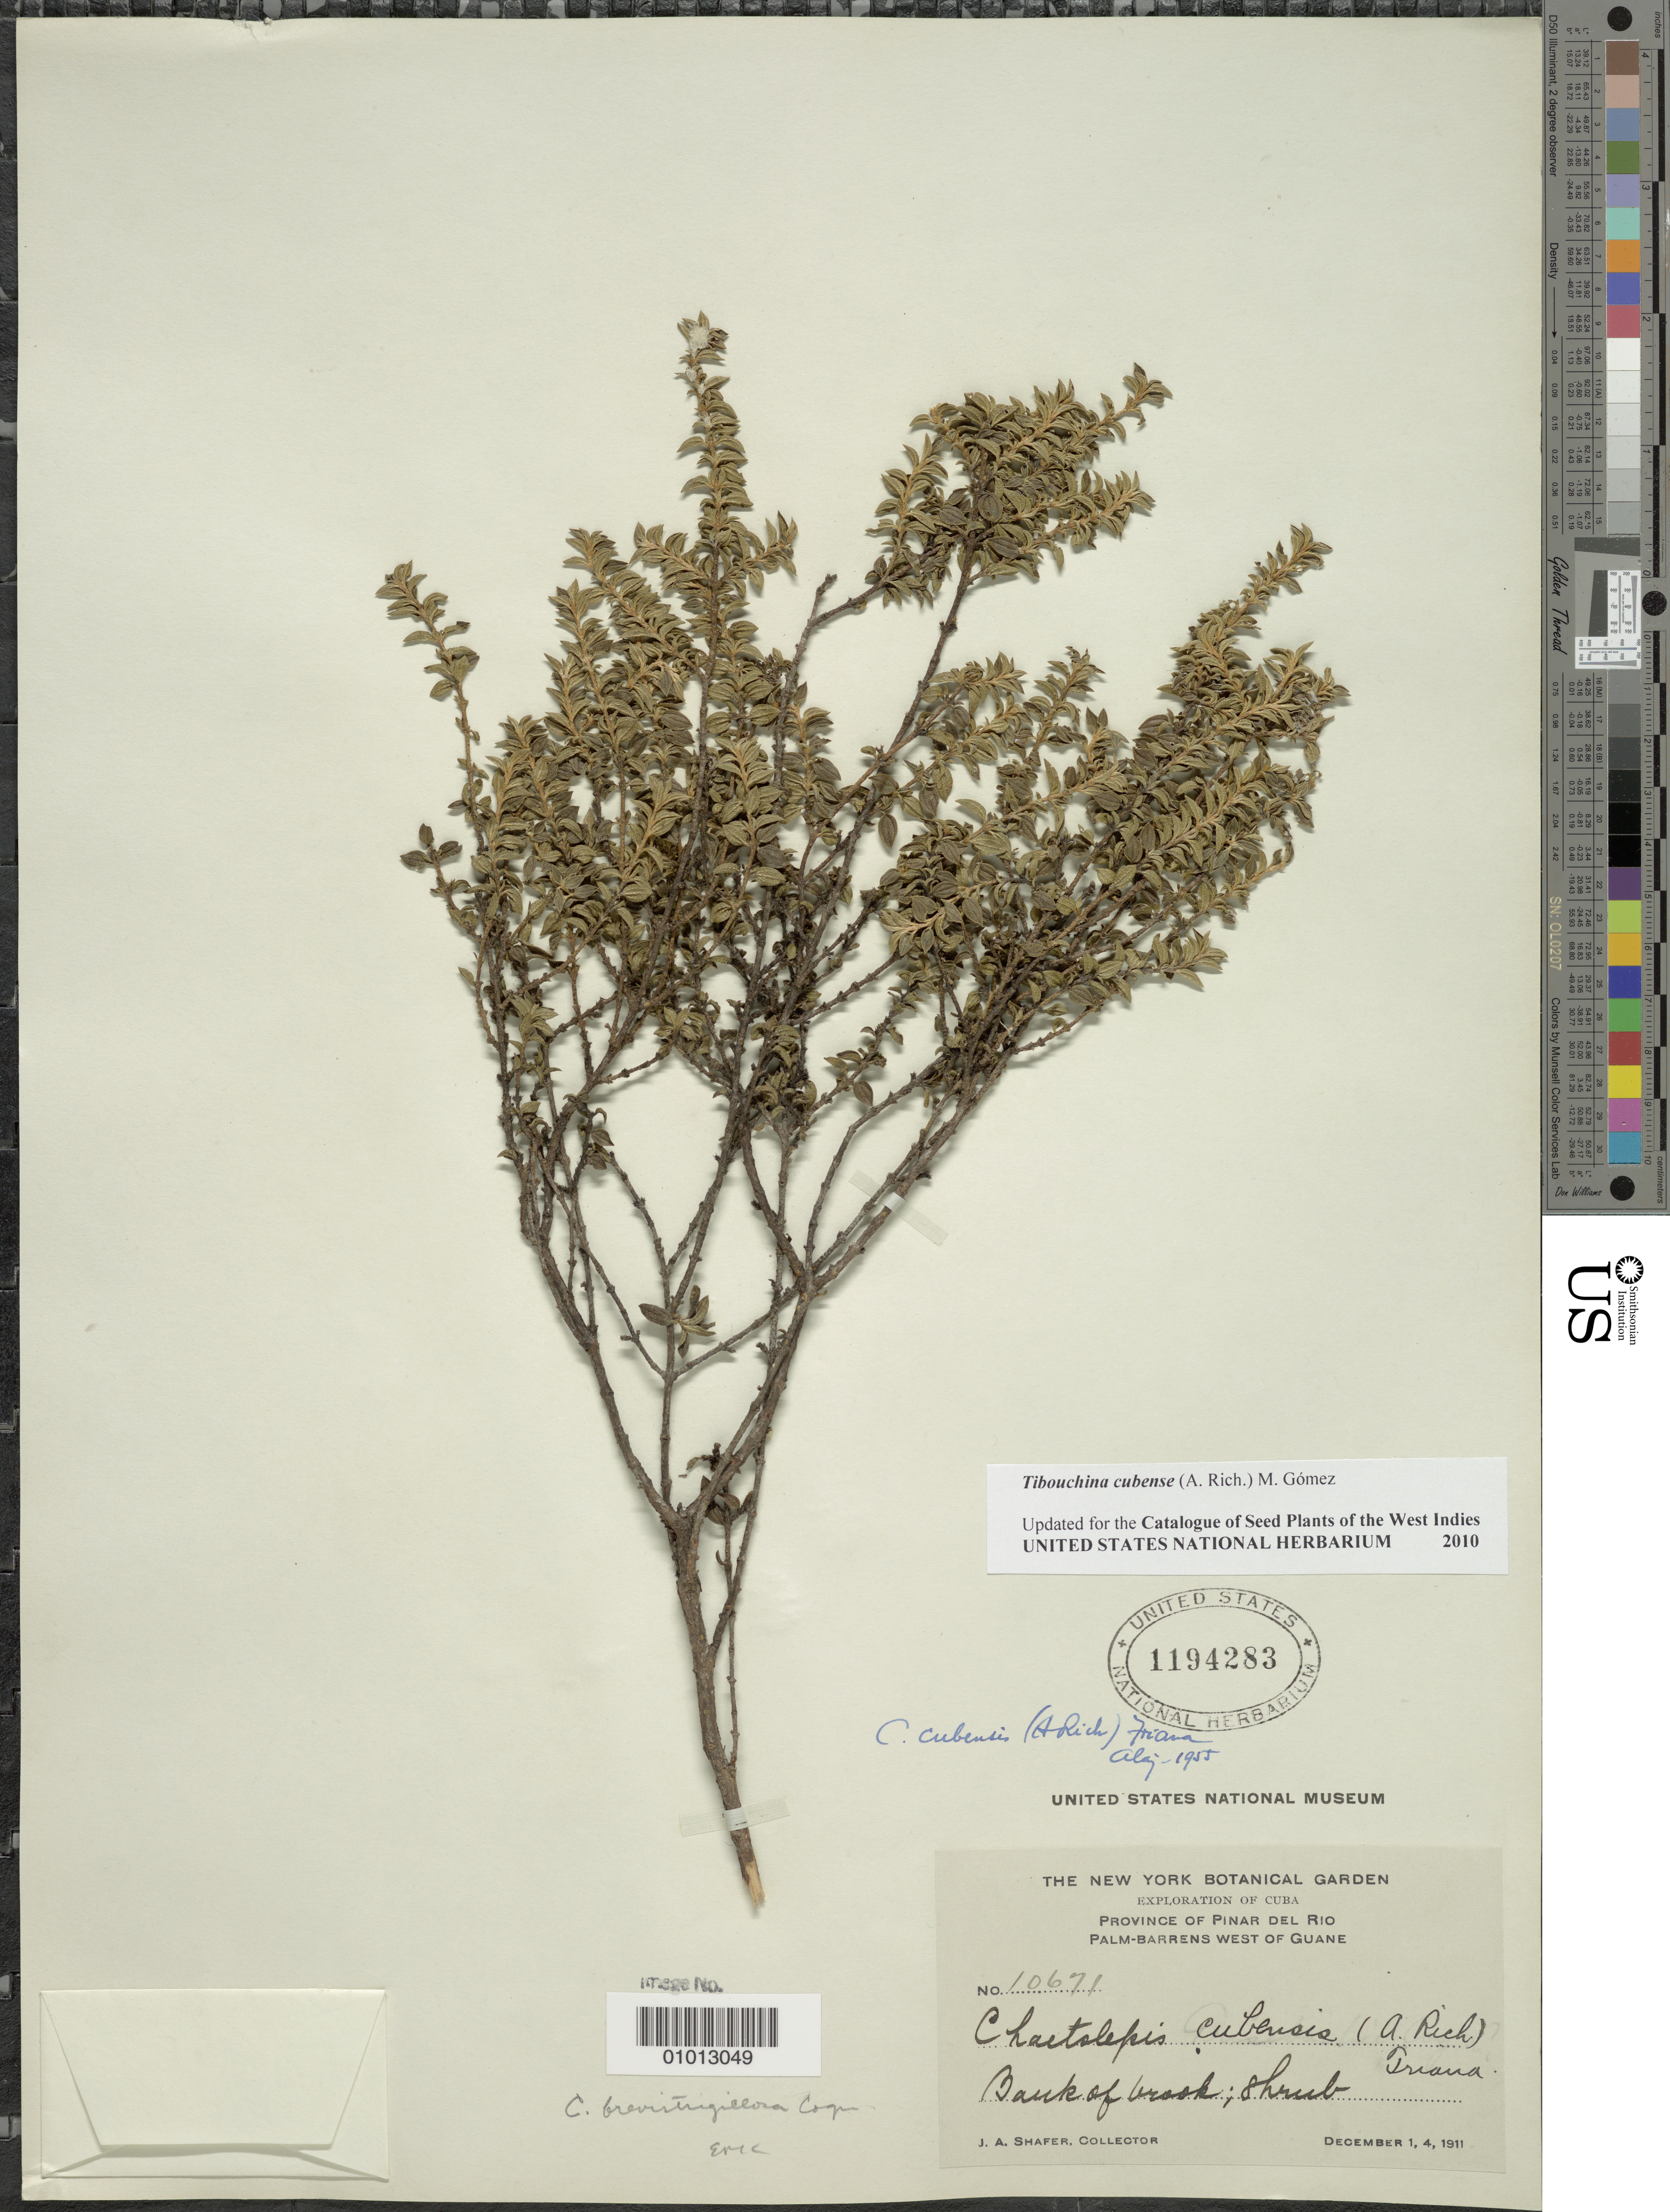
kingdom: Plantae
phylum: Tracheophyta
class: Magnoliopsida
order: Myrtales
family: Melastomataceae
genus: Arthrostemma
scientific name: Arthrostemma cubense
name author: A. Rich.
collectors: J. A. Shafer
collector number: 10671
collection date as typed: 01 Dec 1911 and 04 Dec 1911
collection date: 1911-12-01,1911-12-04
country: Cuba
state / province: Pinar del Rio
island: Cuba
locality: Palm -barrens west of Guane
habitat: Banks of brook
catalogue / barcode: US 1194283